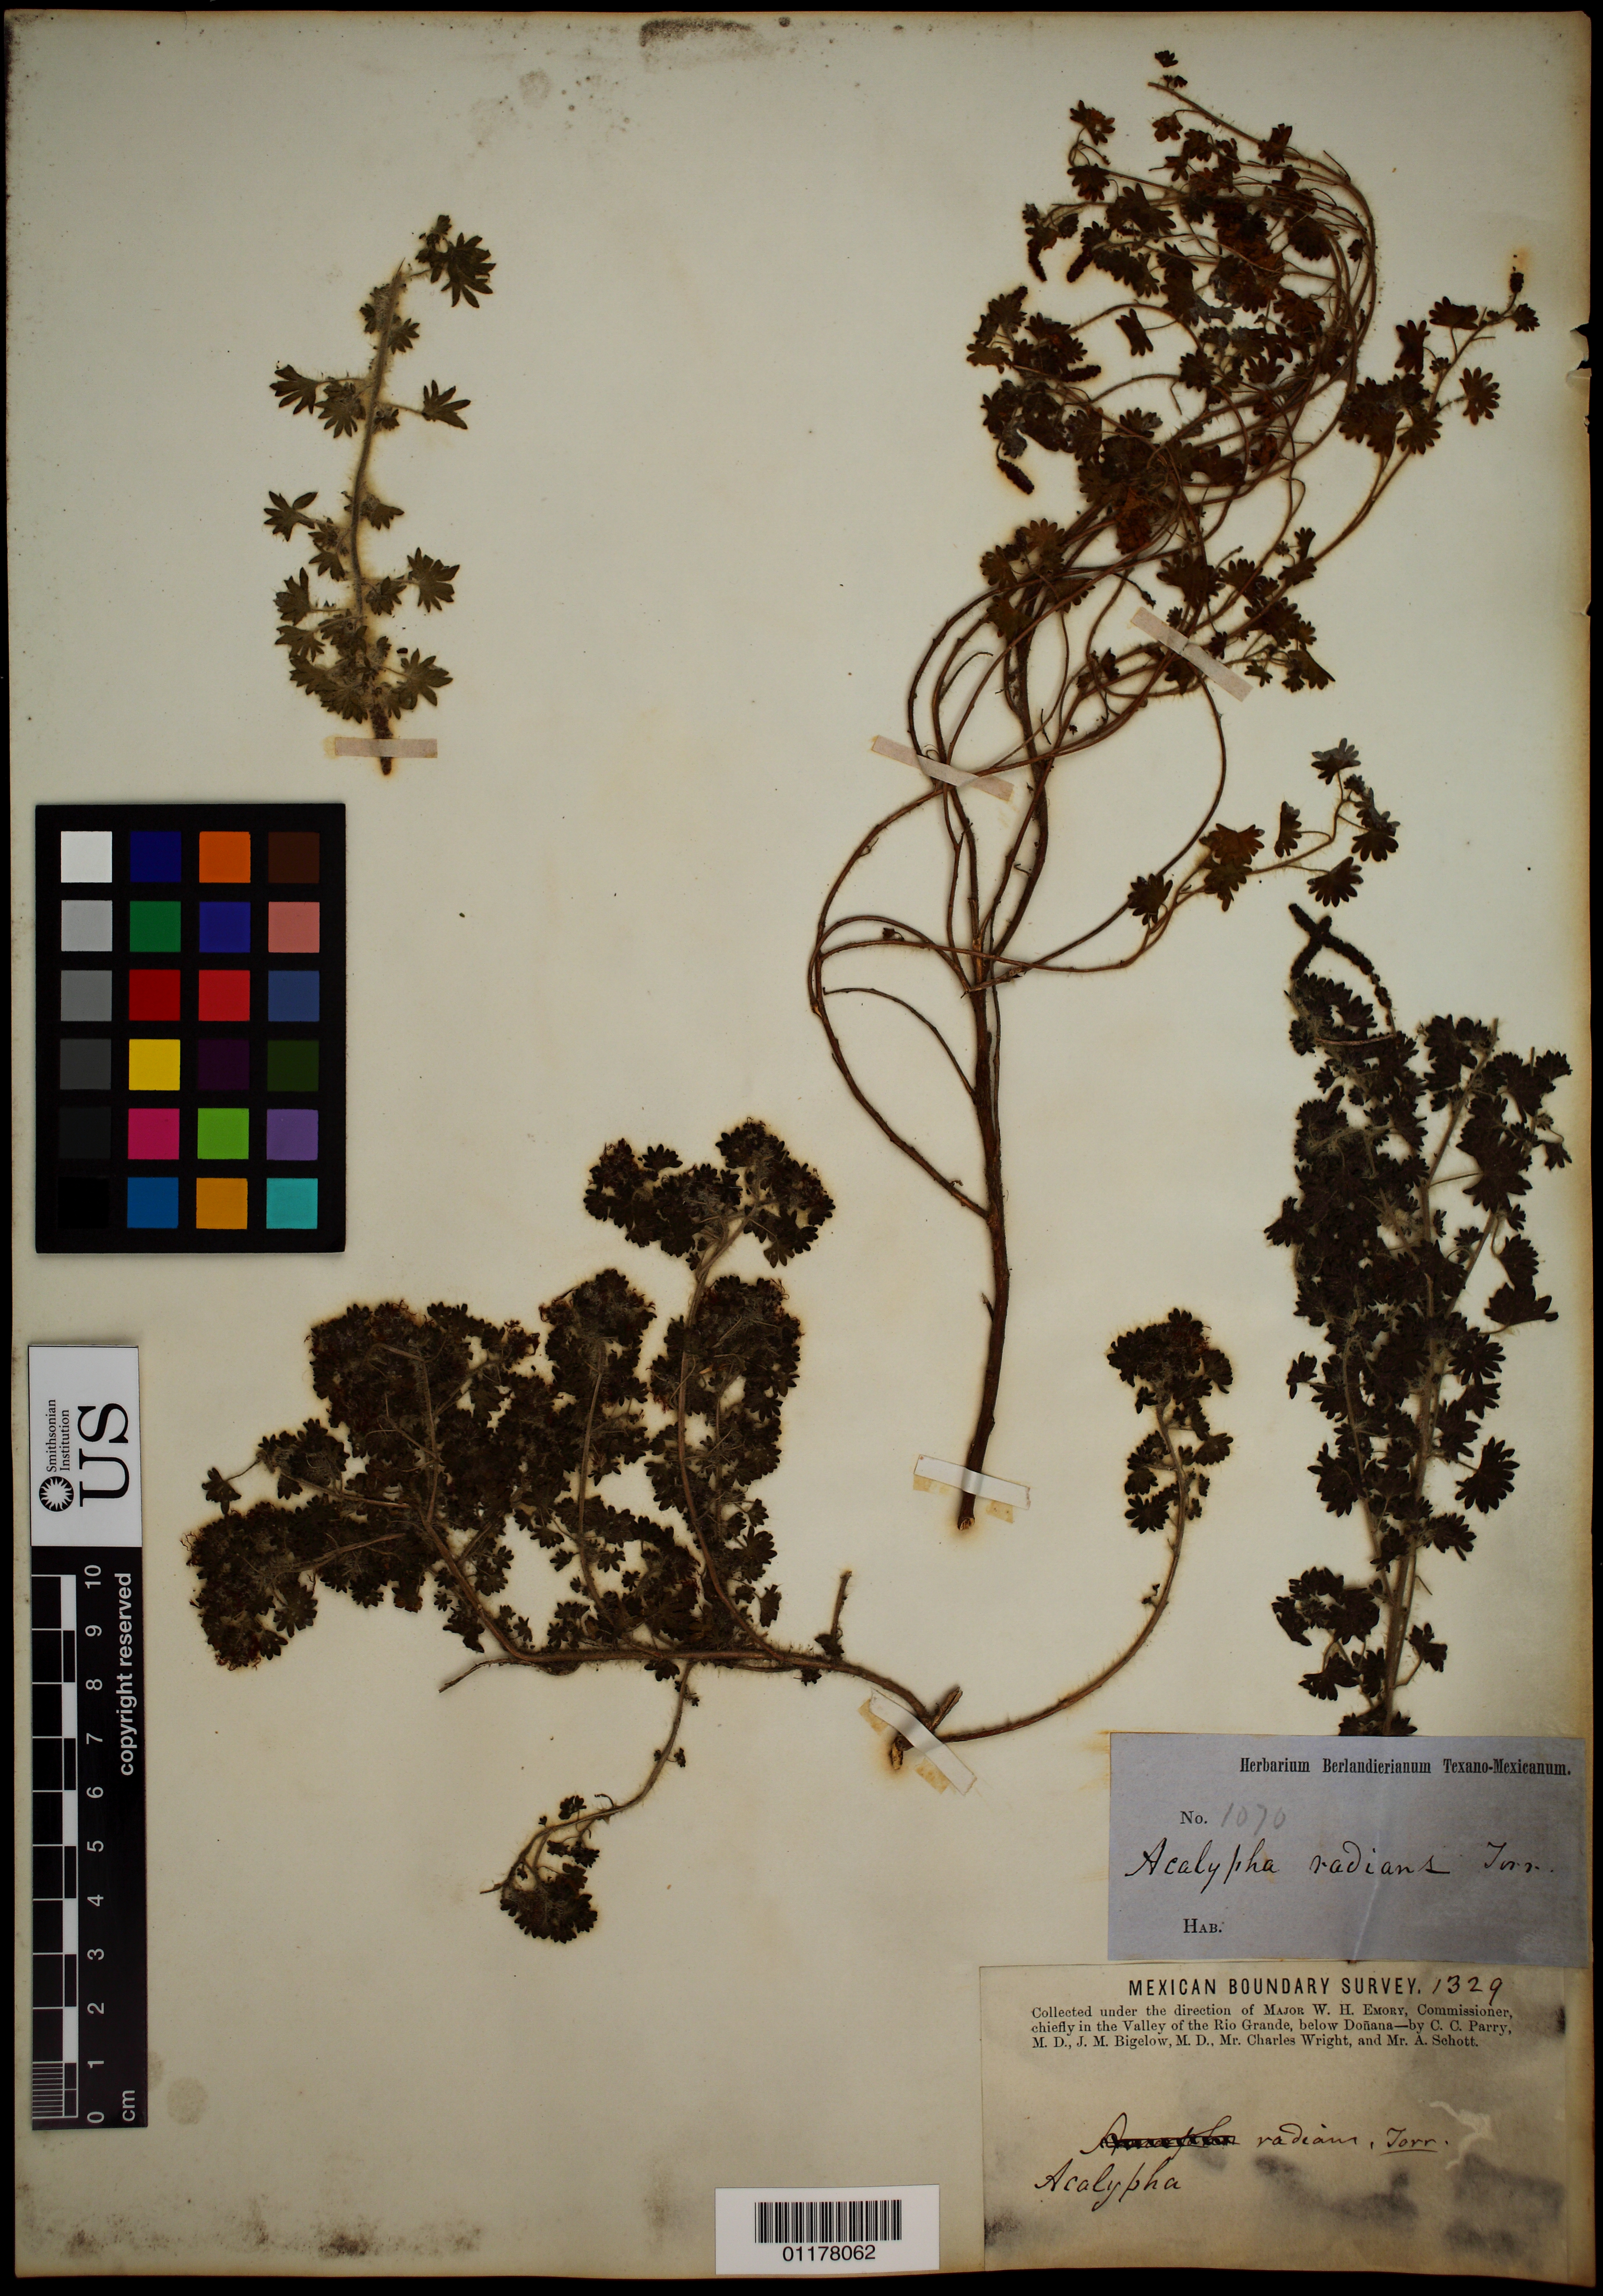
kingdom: Plantae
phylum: Tracheophyta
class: Magnoliopsida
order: Malpighiales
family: Euphorbiaceae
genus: Acalypha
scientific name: Acalypha radians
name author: Torr.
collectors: C. C. Parry, J. M. Bigelow & J. M. Bigelow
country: United States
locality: In the valley of the Rio Grande.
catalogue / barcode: US 1